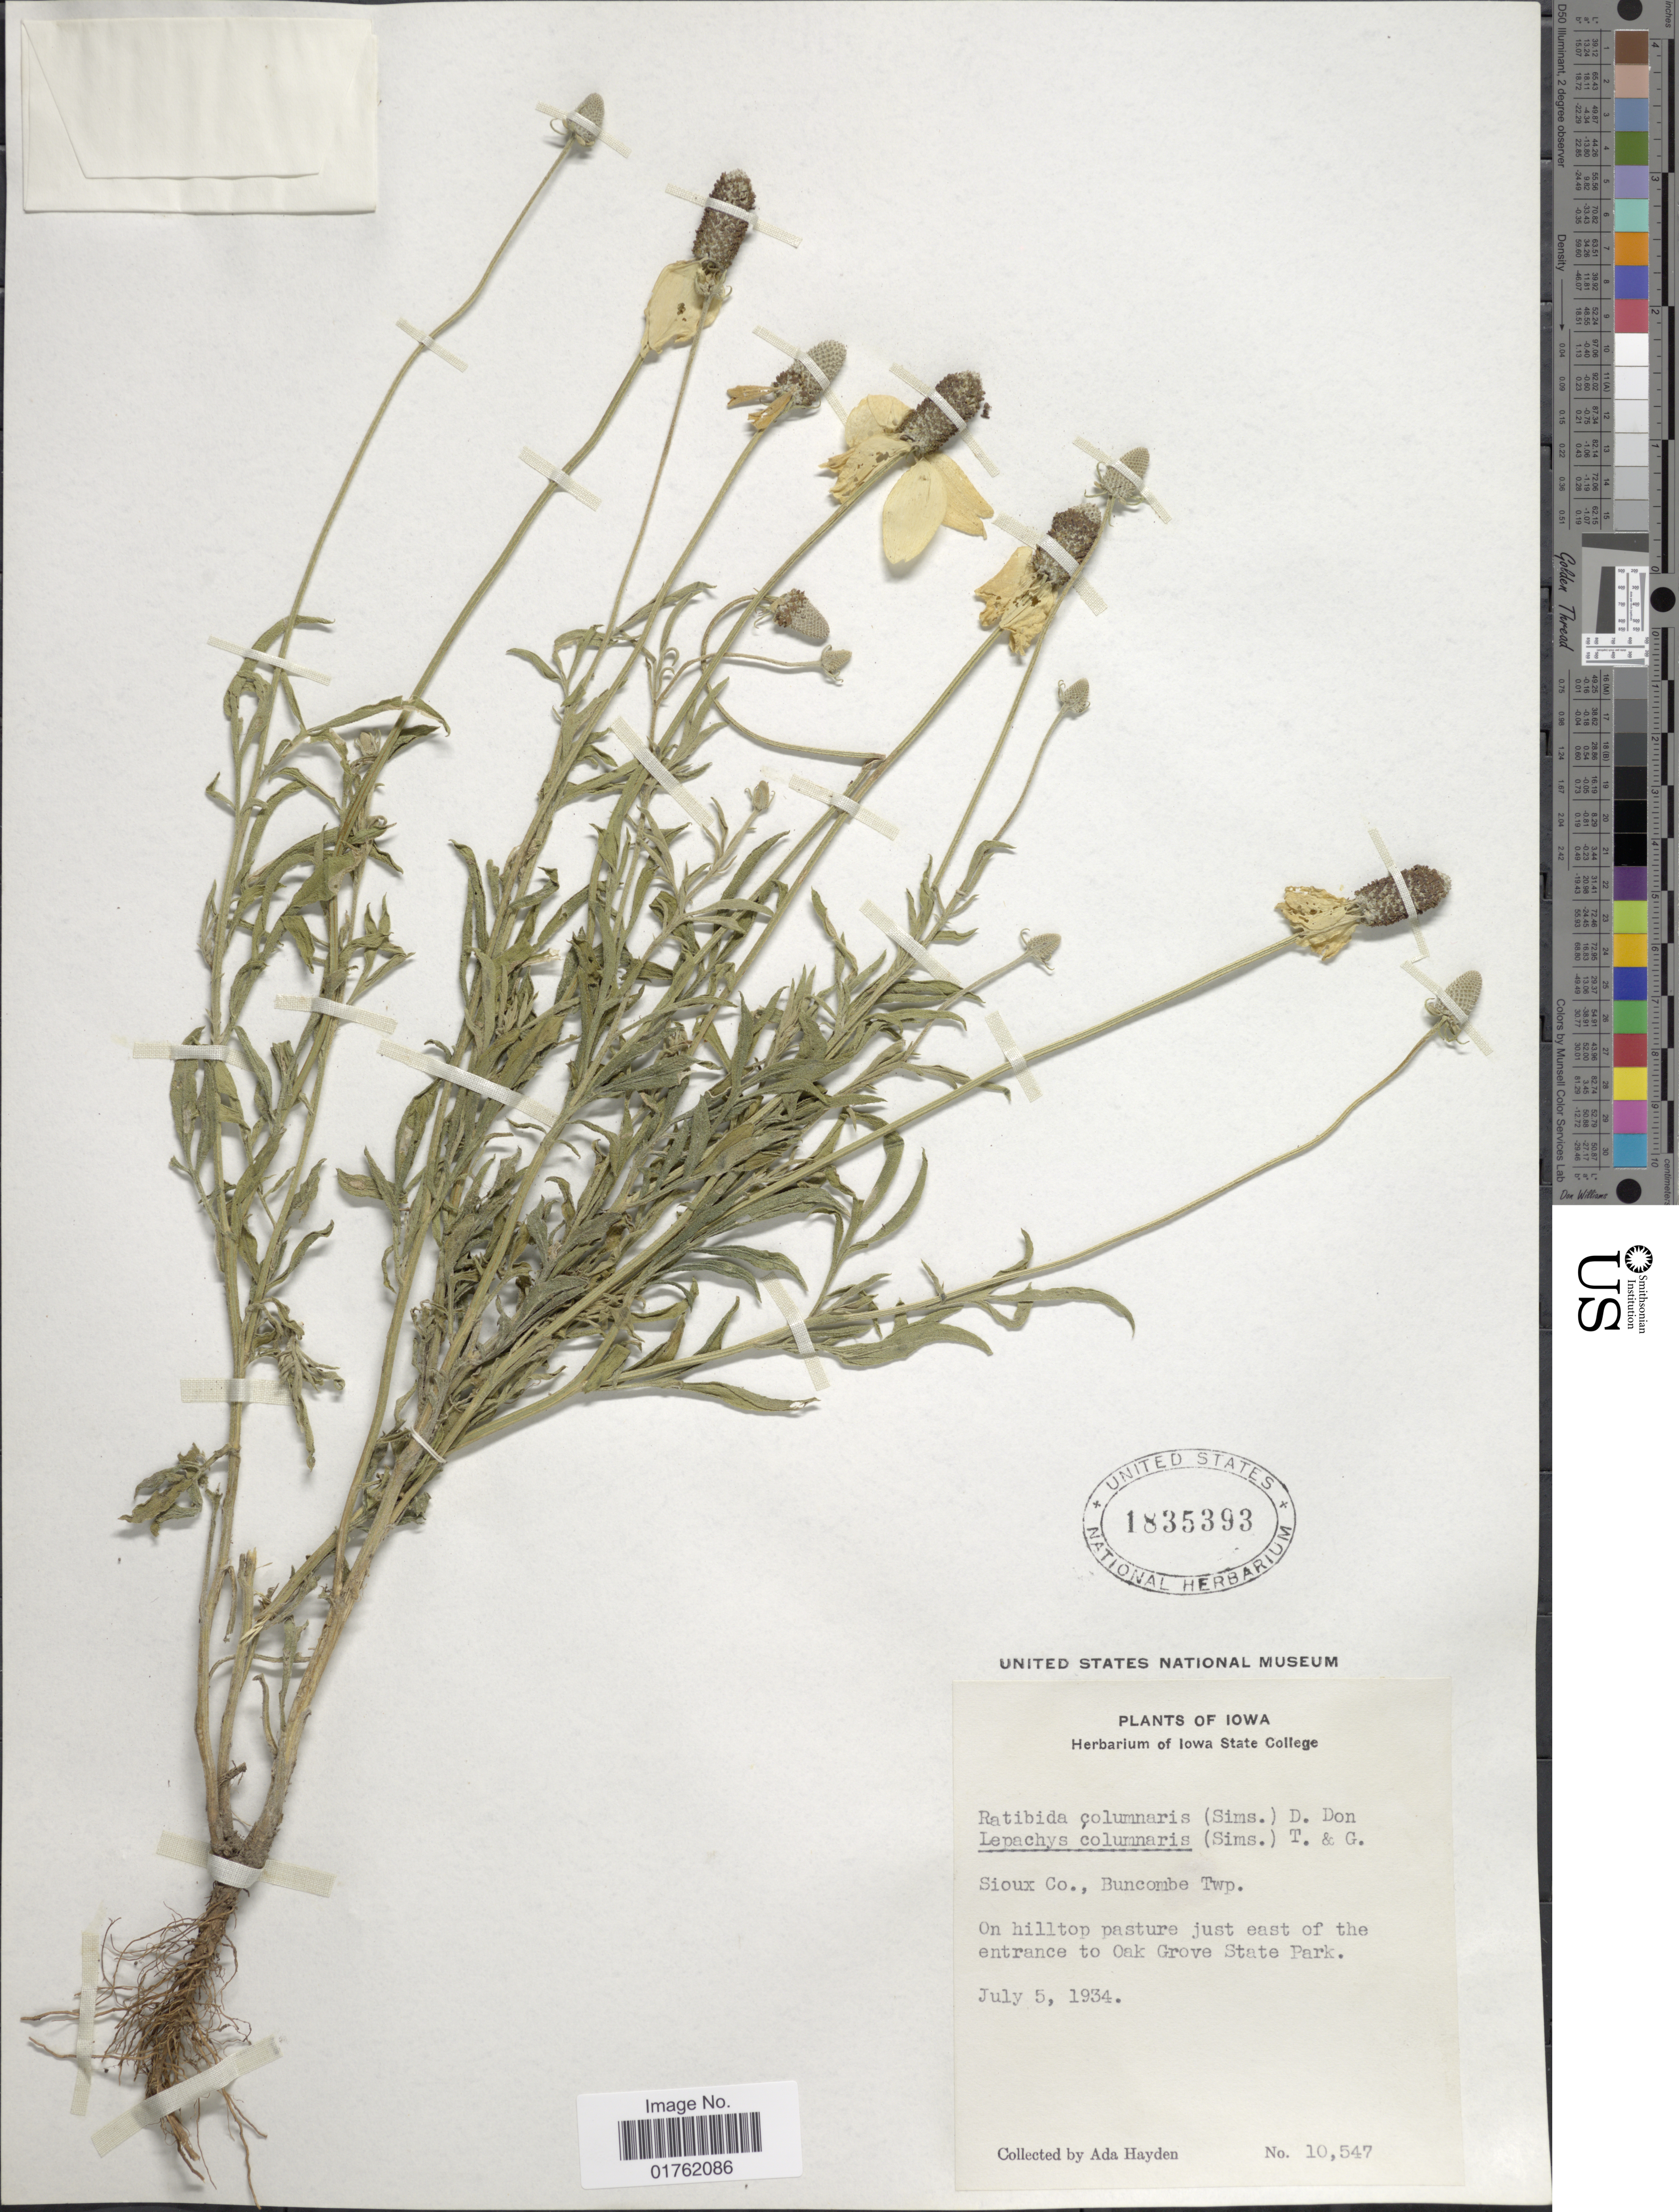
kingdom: Plantae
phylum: Tracheophyta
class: Magnoliopsida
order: Asterales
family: Asteraceae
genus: Ratibida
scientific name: Ratibida columnaris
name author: (Pursh) D. Don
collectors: Ada Hayden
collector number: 10547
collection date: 1934-07-05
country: United States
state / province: Iowa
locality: Sioux Co., Buncombe Twp, On hilltop pasture just east of the entrance to Oak Grove State Park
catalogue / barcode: US 1835393